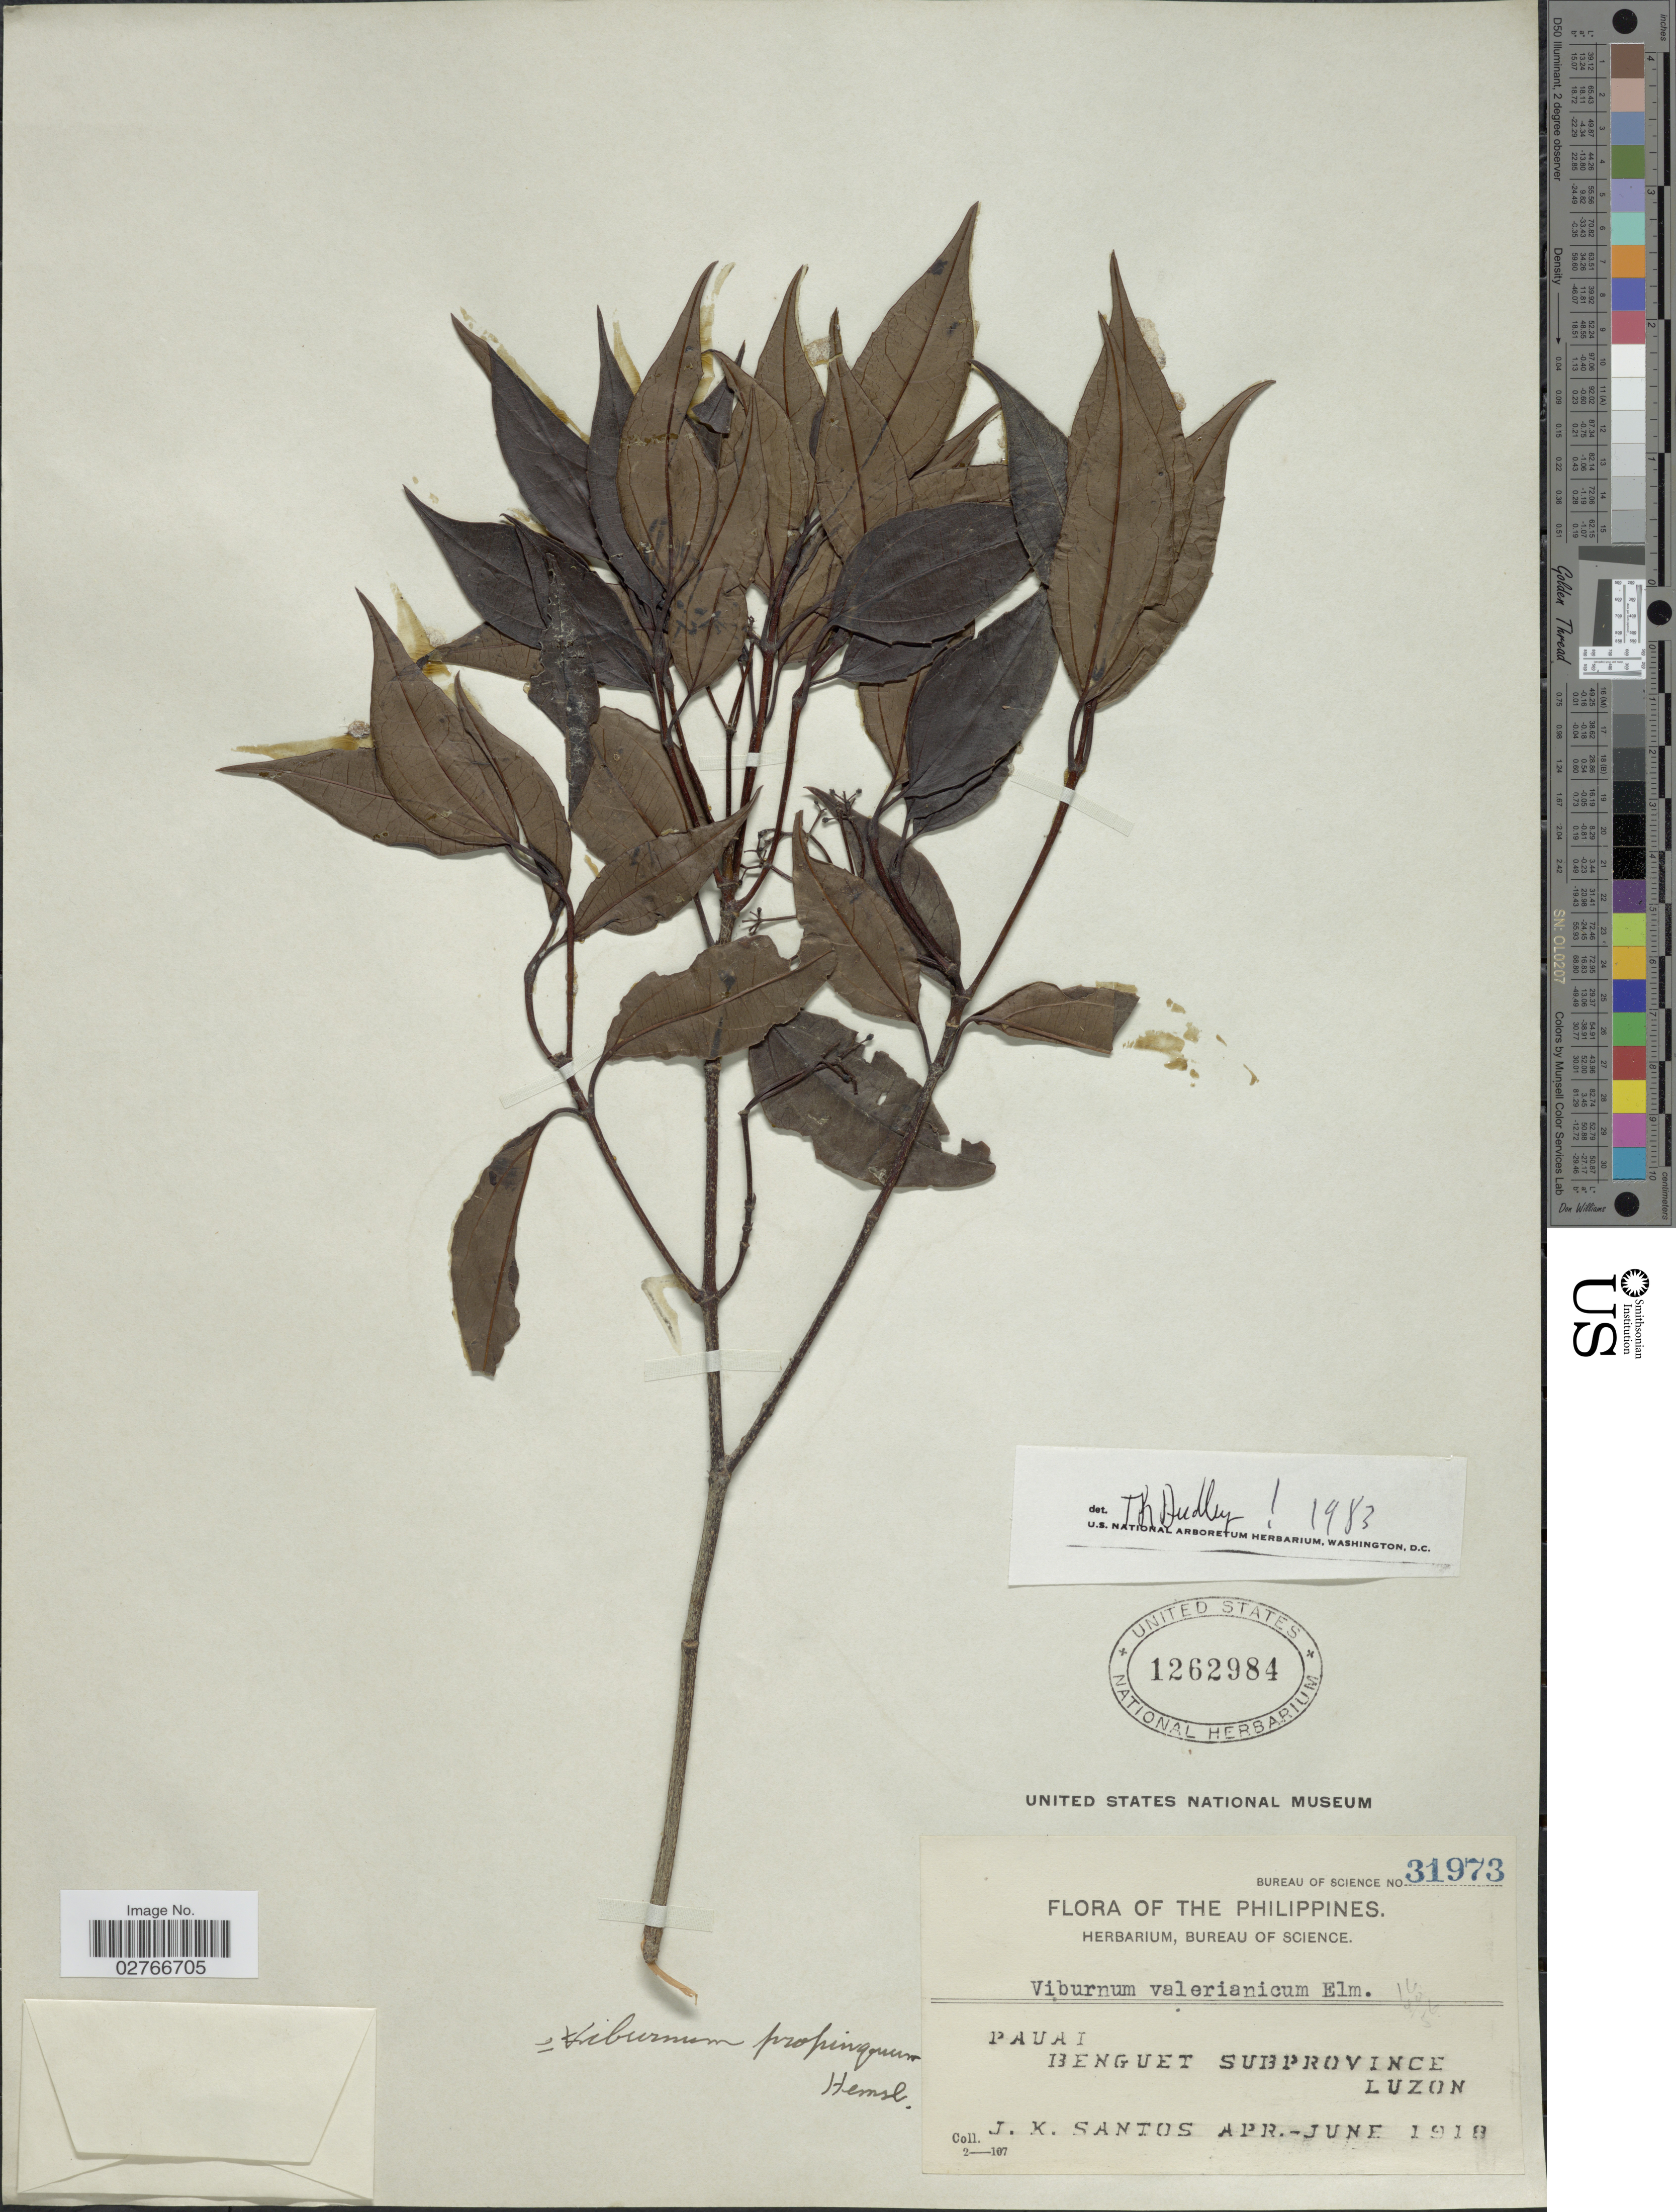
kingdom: Plantae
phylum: Tracheophyta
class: Magnoliopsida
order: Dipsacales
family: Viburnaceae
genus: Viburnum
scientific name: Viburnum propinquum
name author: Hemsl. in F.B. Forbes & Hemsl.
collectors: J. K. Santos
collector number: Bureau of Science 31973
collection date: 1918-04/1918-06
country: Philippines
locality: Pauai. Benguet Subprovince, Luzon.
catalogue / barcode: US 1262984